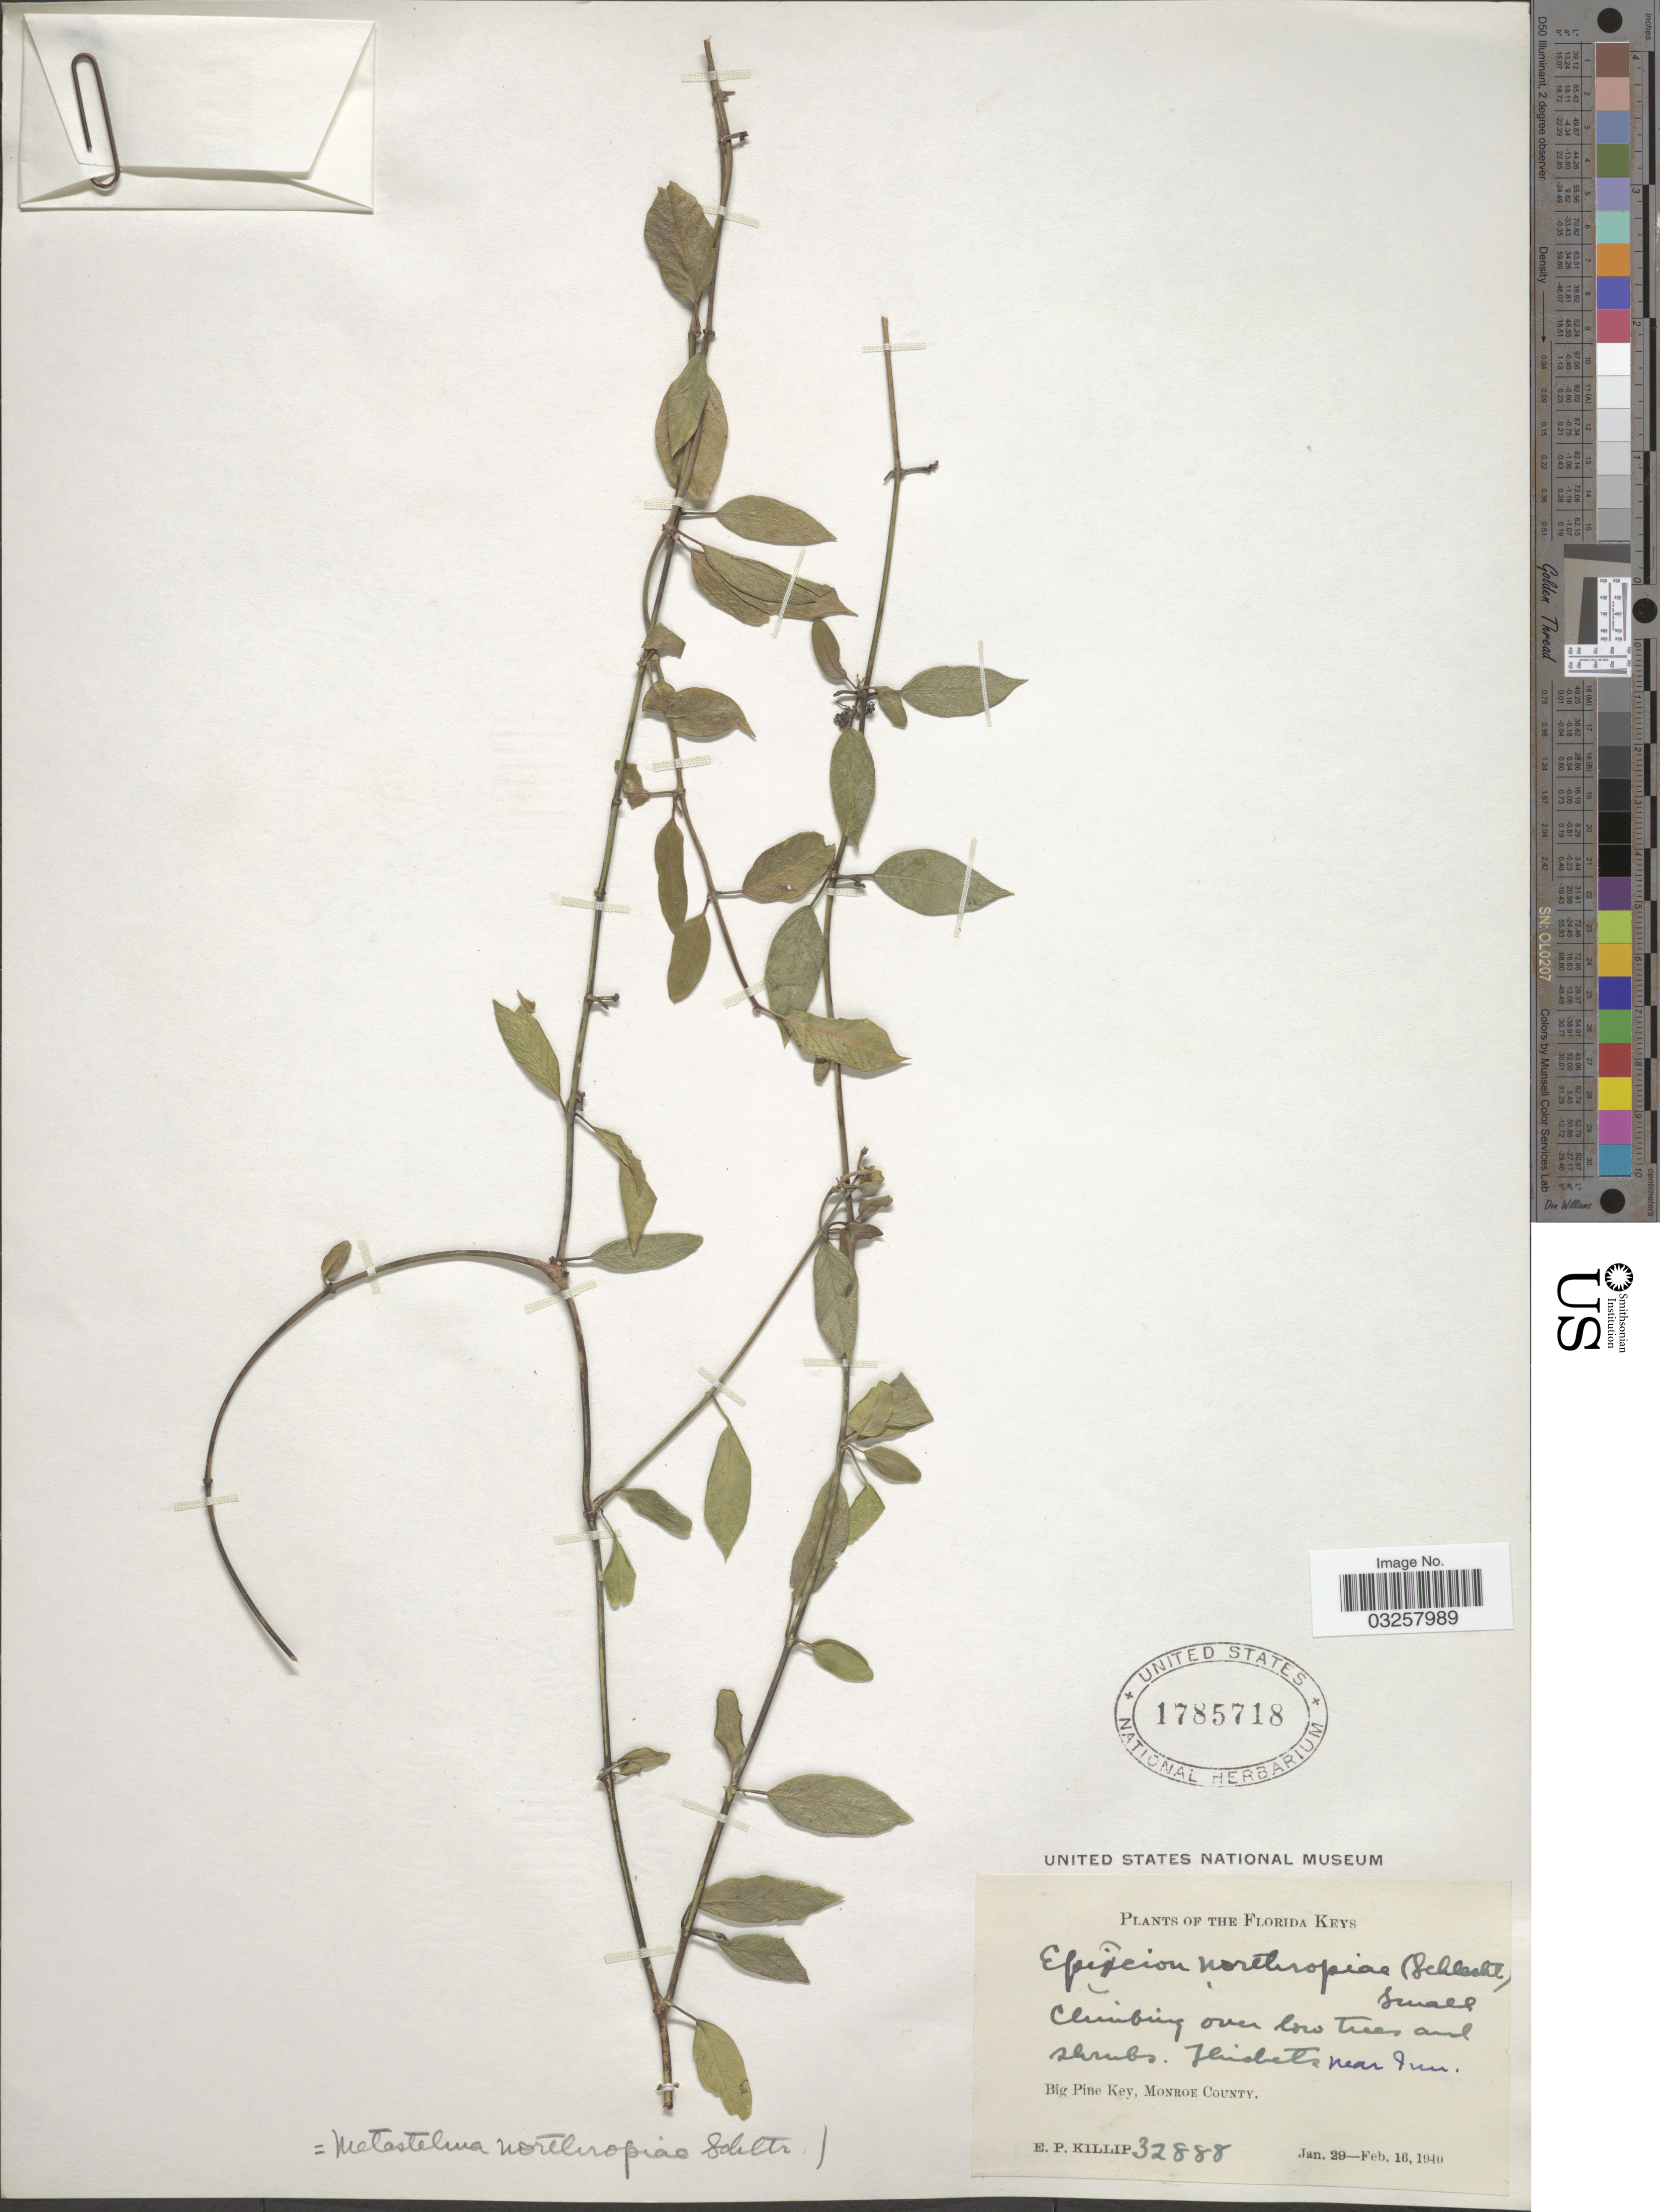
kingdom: Plantae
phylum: Tracheophyta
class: Magnoliopsida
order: Gentianales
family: Apocynaceae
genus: Metastelma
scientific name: Metastelma bahamense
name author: Griseb.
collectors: E. P. Killip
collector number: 32888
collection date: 1940-01-29/1940-02-16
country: United States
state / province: Florida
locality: The Florida Keys. Thickets near Inn. Big Pine Key, Monroe County.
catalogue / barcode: US 1785718